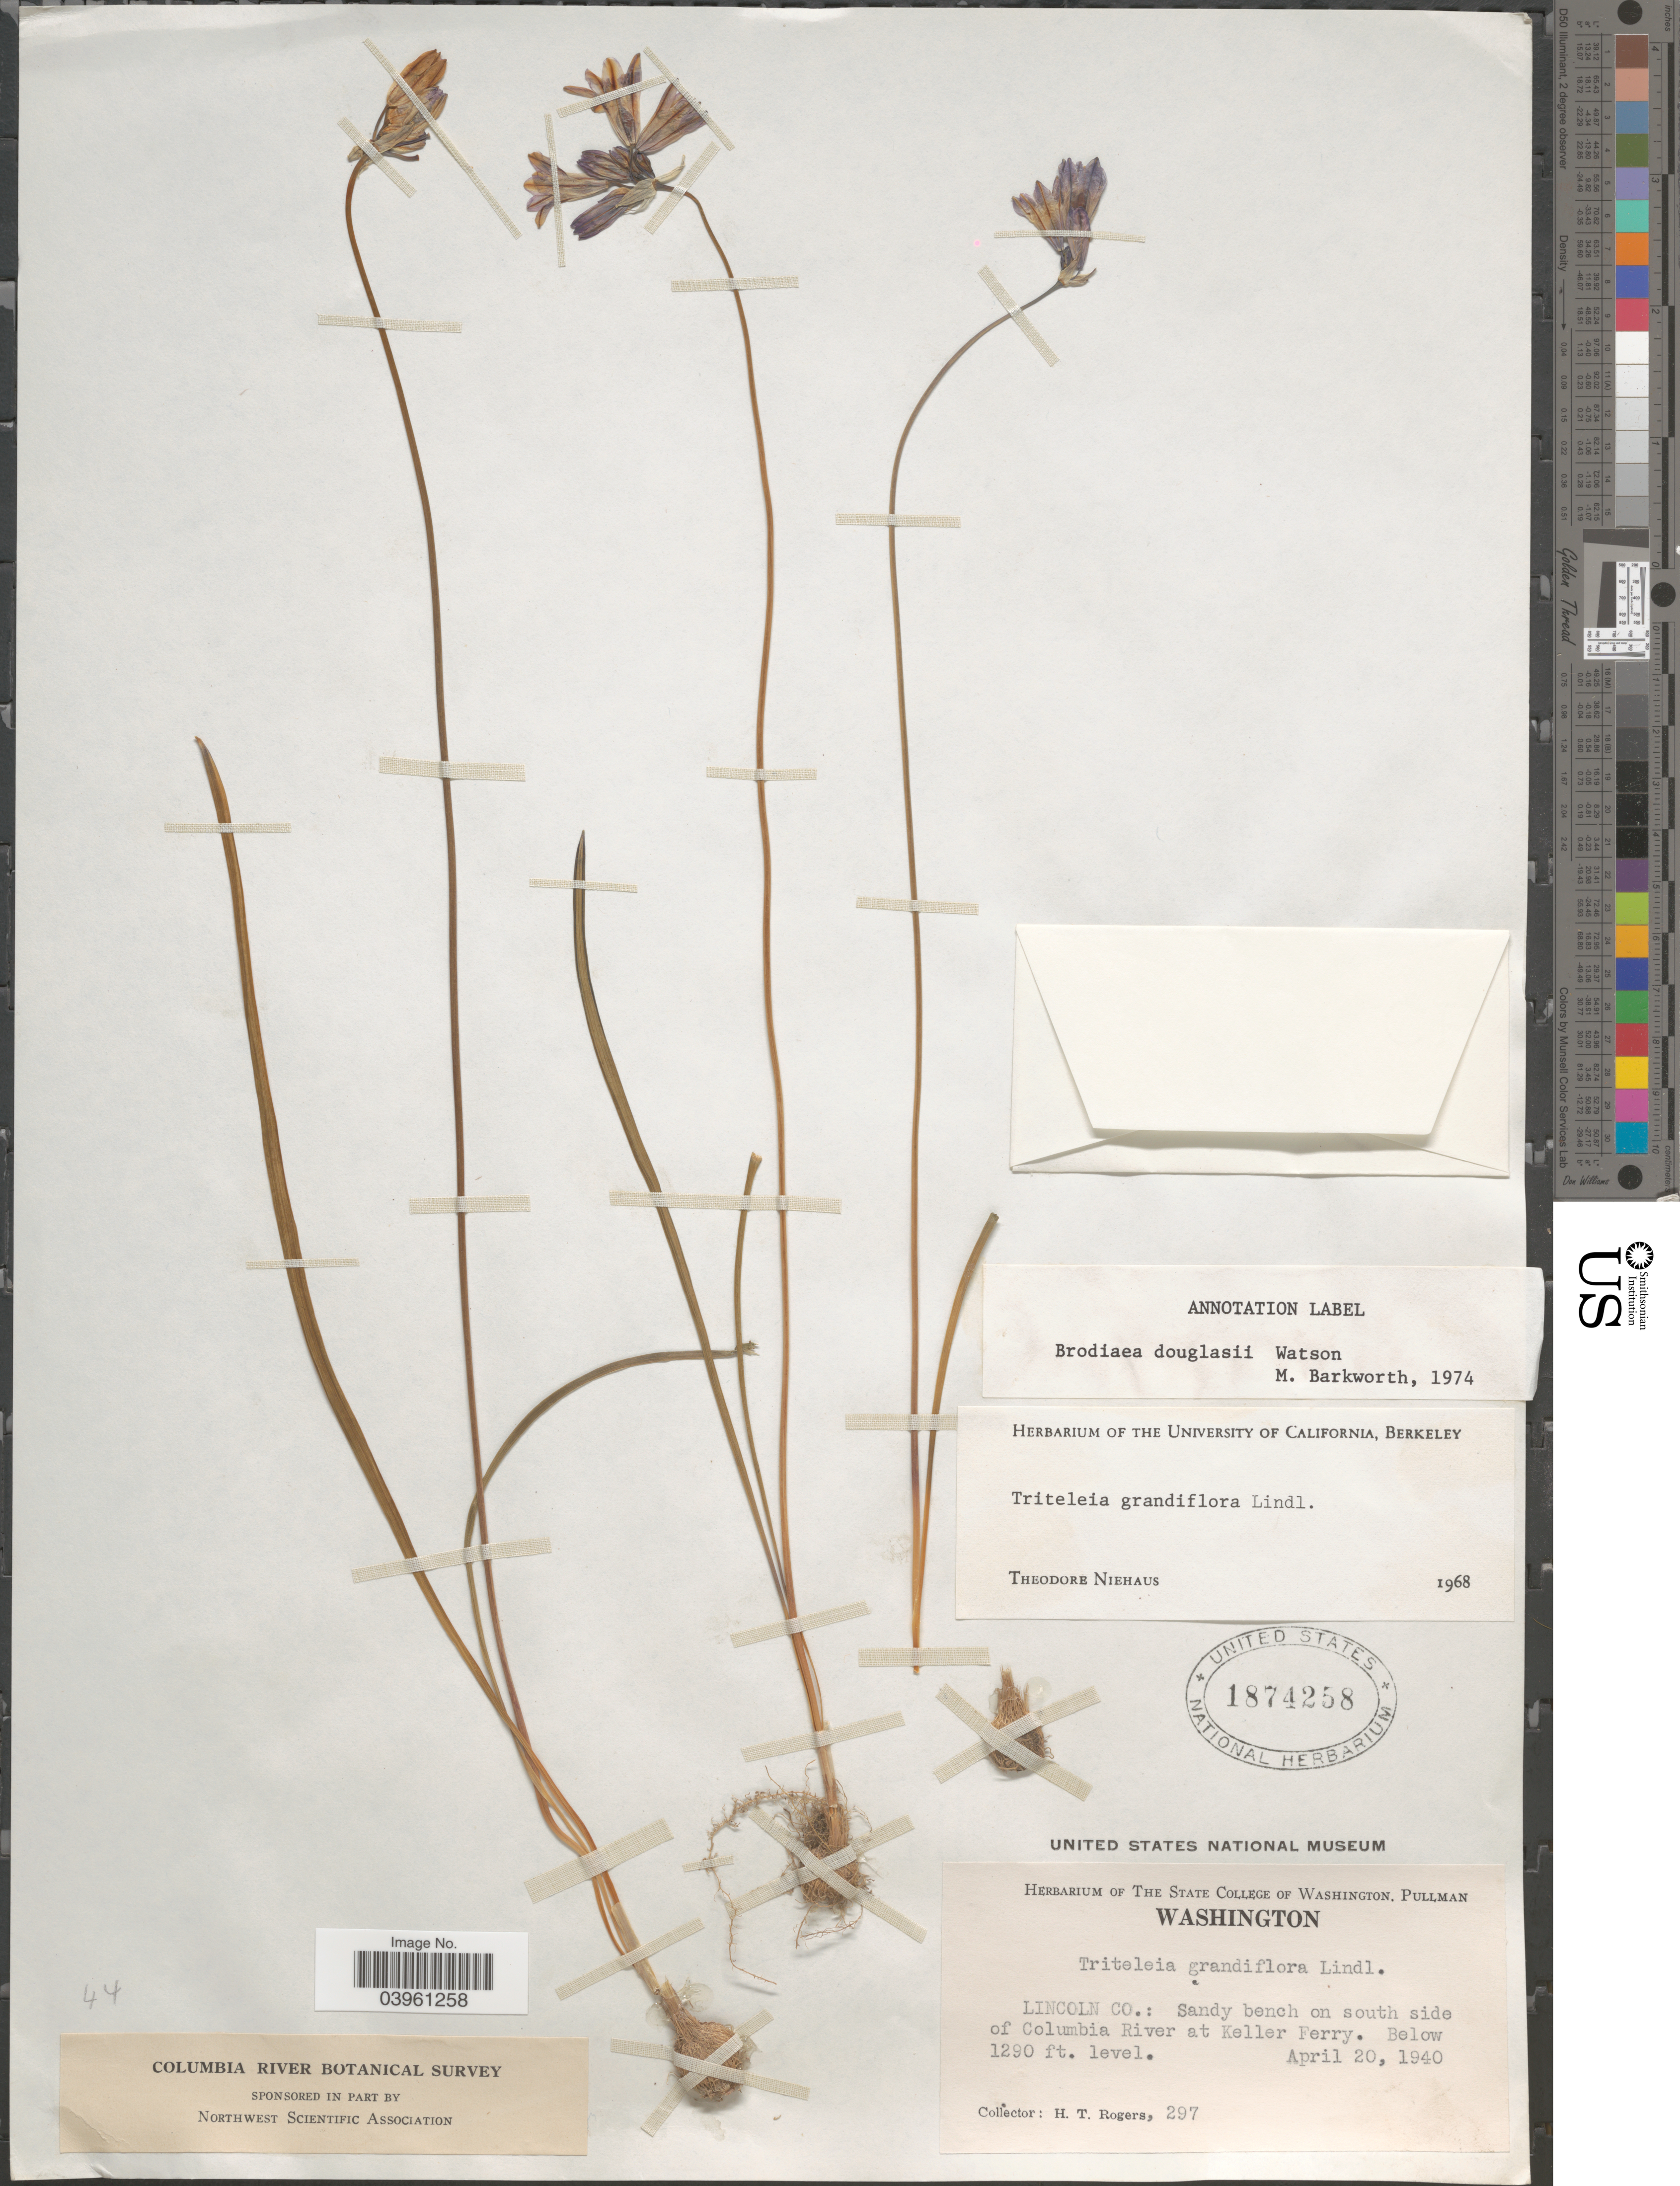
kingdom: Plantae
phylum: Tracheophyta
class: Liliopsida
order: Asparagales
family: Asparagaceae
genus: Triteleia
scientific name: Triteleia grandiflora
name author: Lindl.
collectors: H. Rogers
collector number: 297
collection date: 1940-04-20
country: United States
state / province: Washington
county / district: Lincoln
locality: Lincoln Co.: on south side of Columbia River at Keller Ferry.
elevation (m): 393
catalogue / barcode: US 1874258